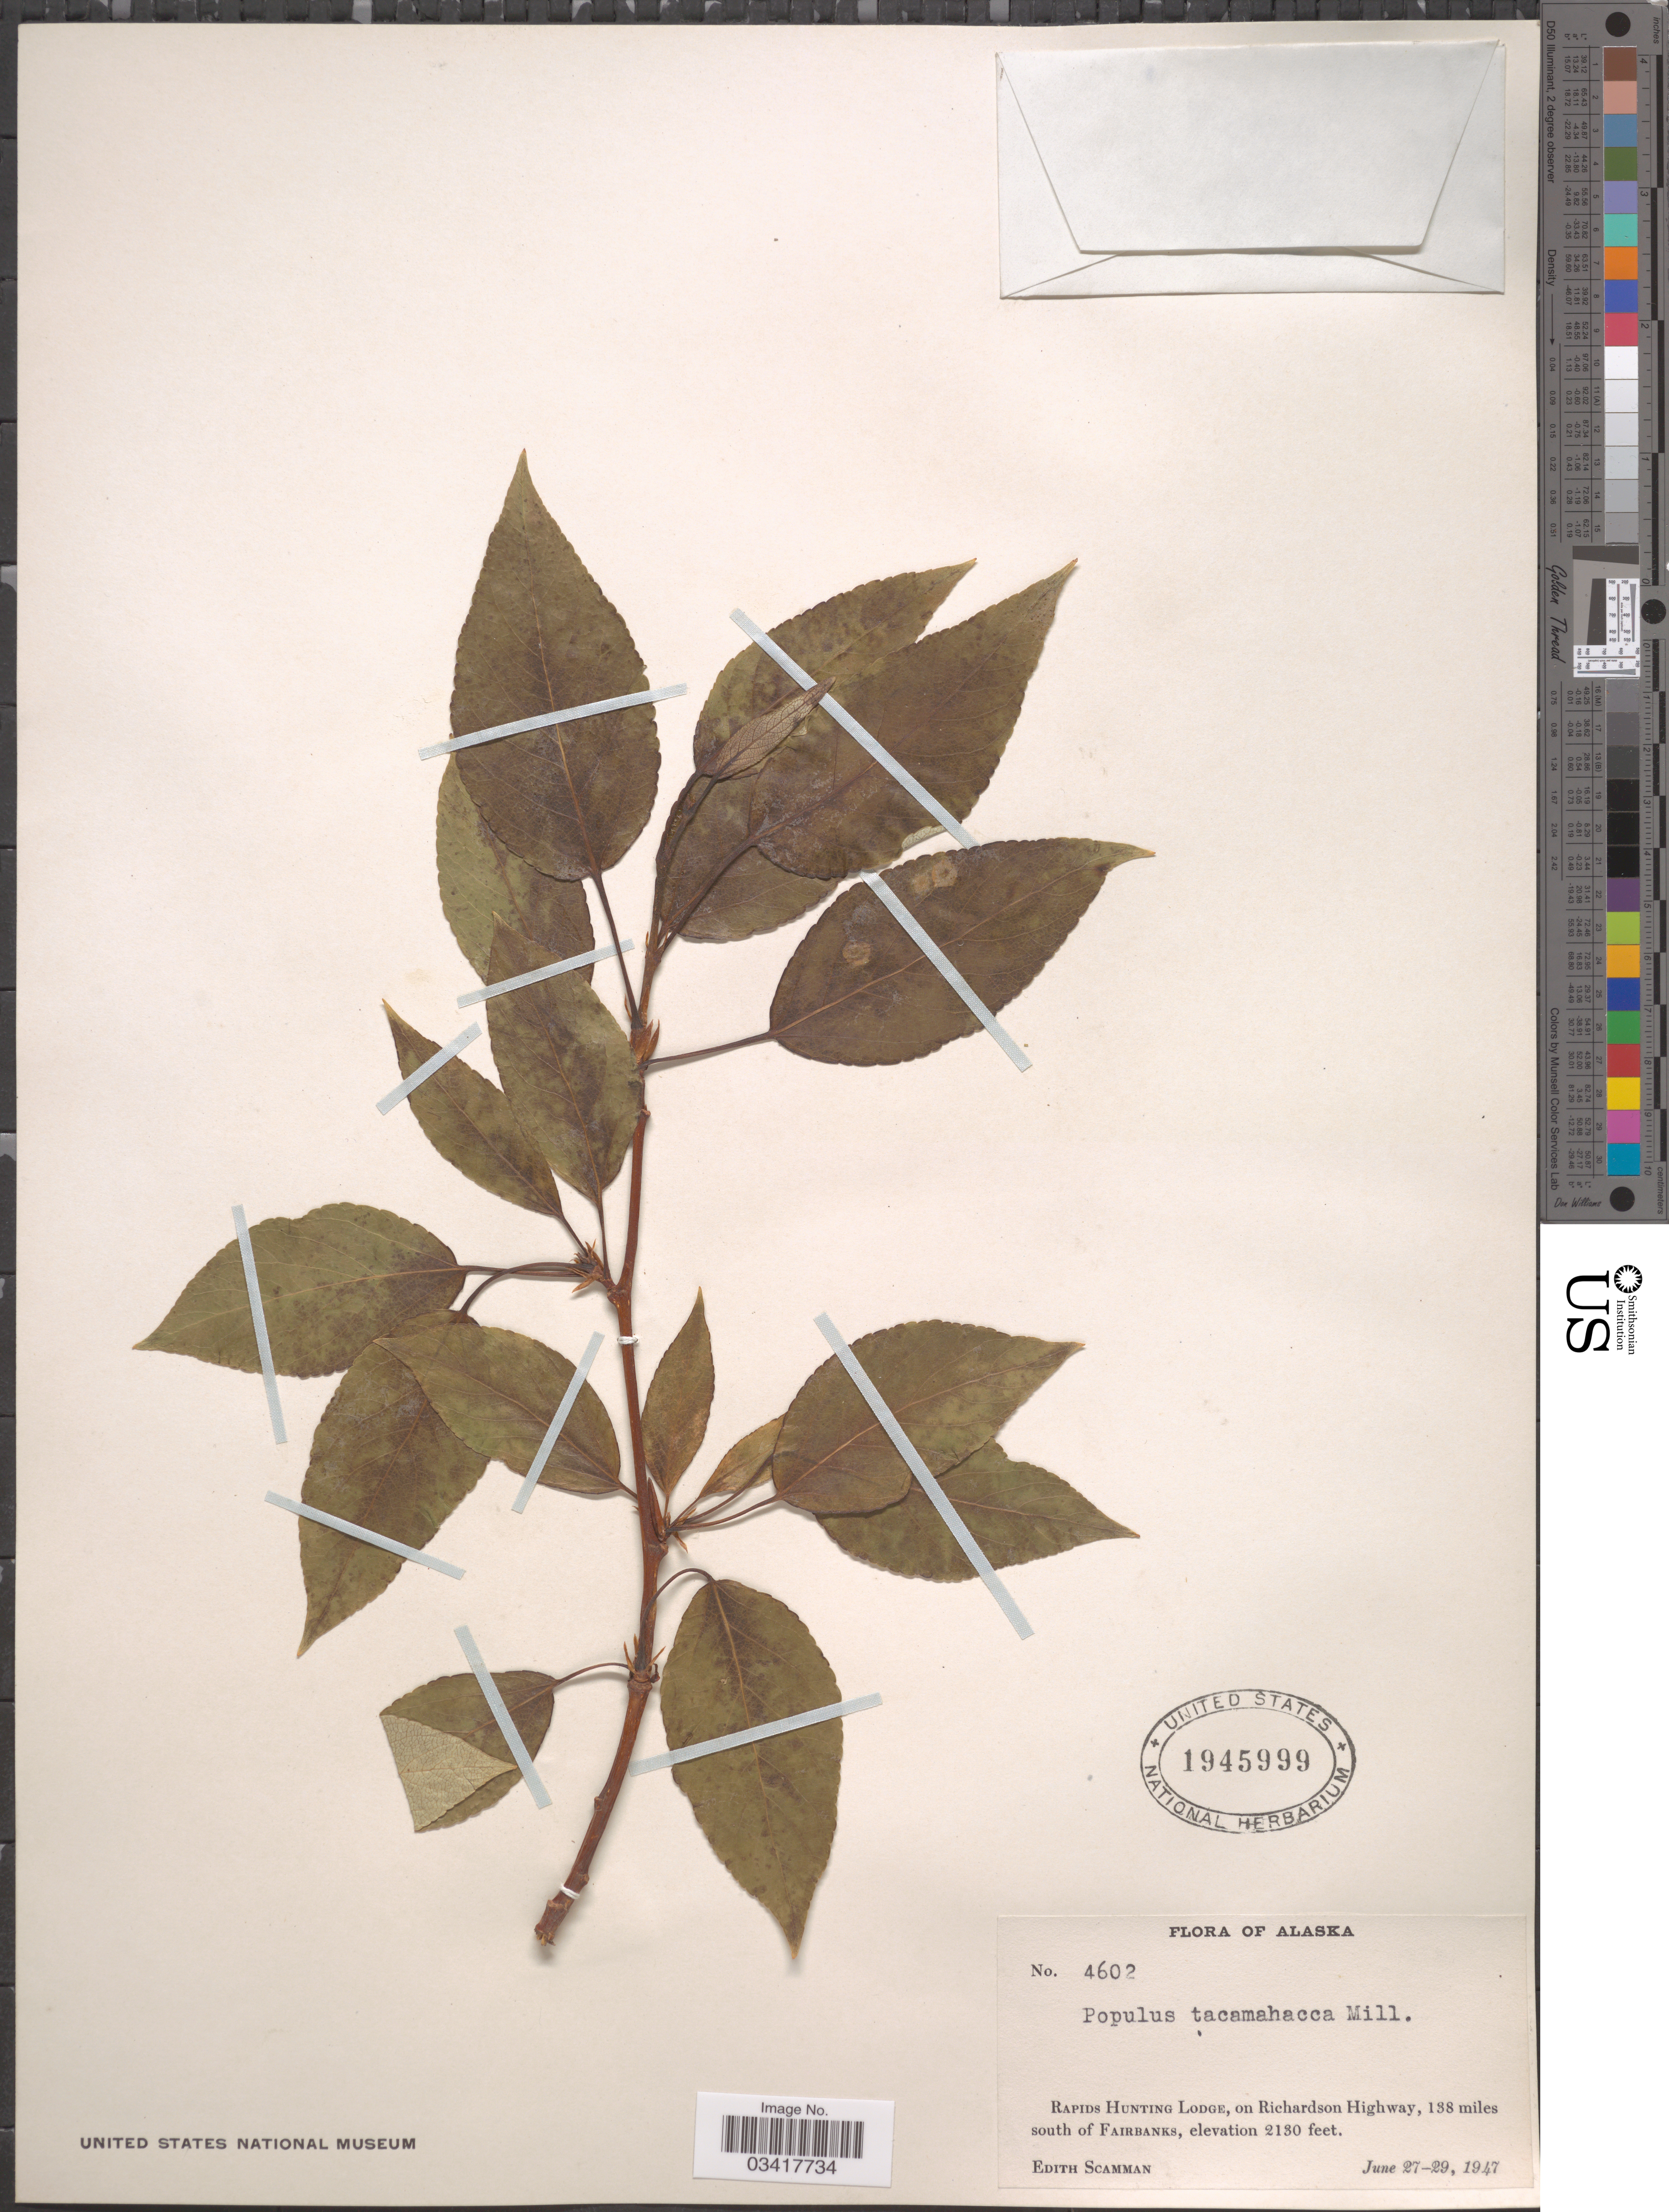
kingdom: Plantae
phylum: Tracheophyta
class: Magnoliopsida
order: Malpighiales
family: Salicaceae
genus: Populus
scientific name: Populus balsamifera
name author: L.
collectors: E. Scamman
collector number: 4602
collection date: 1947-06-27/1947-06-29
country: United States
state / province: Alaska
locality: Rapids Hunting Lodge, on Richardson Highway. 138 miles south of Fairbanks.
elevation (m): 649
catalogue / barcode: US 1945999